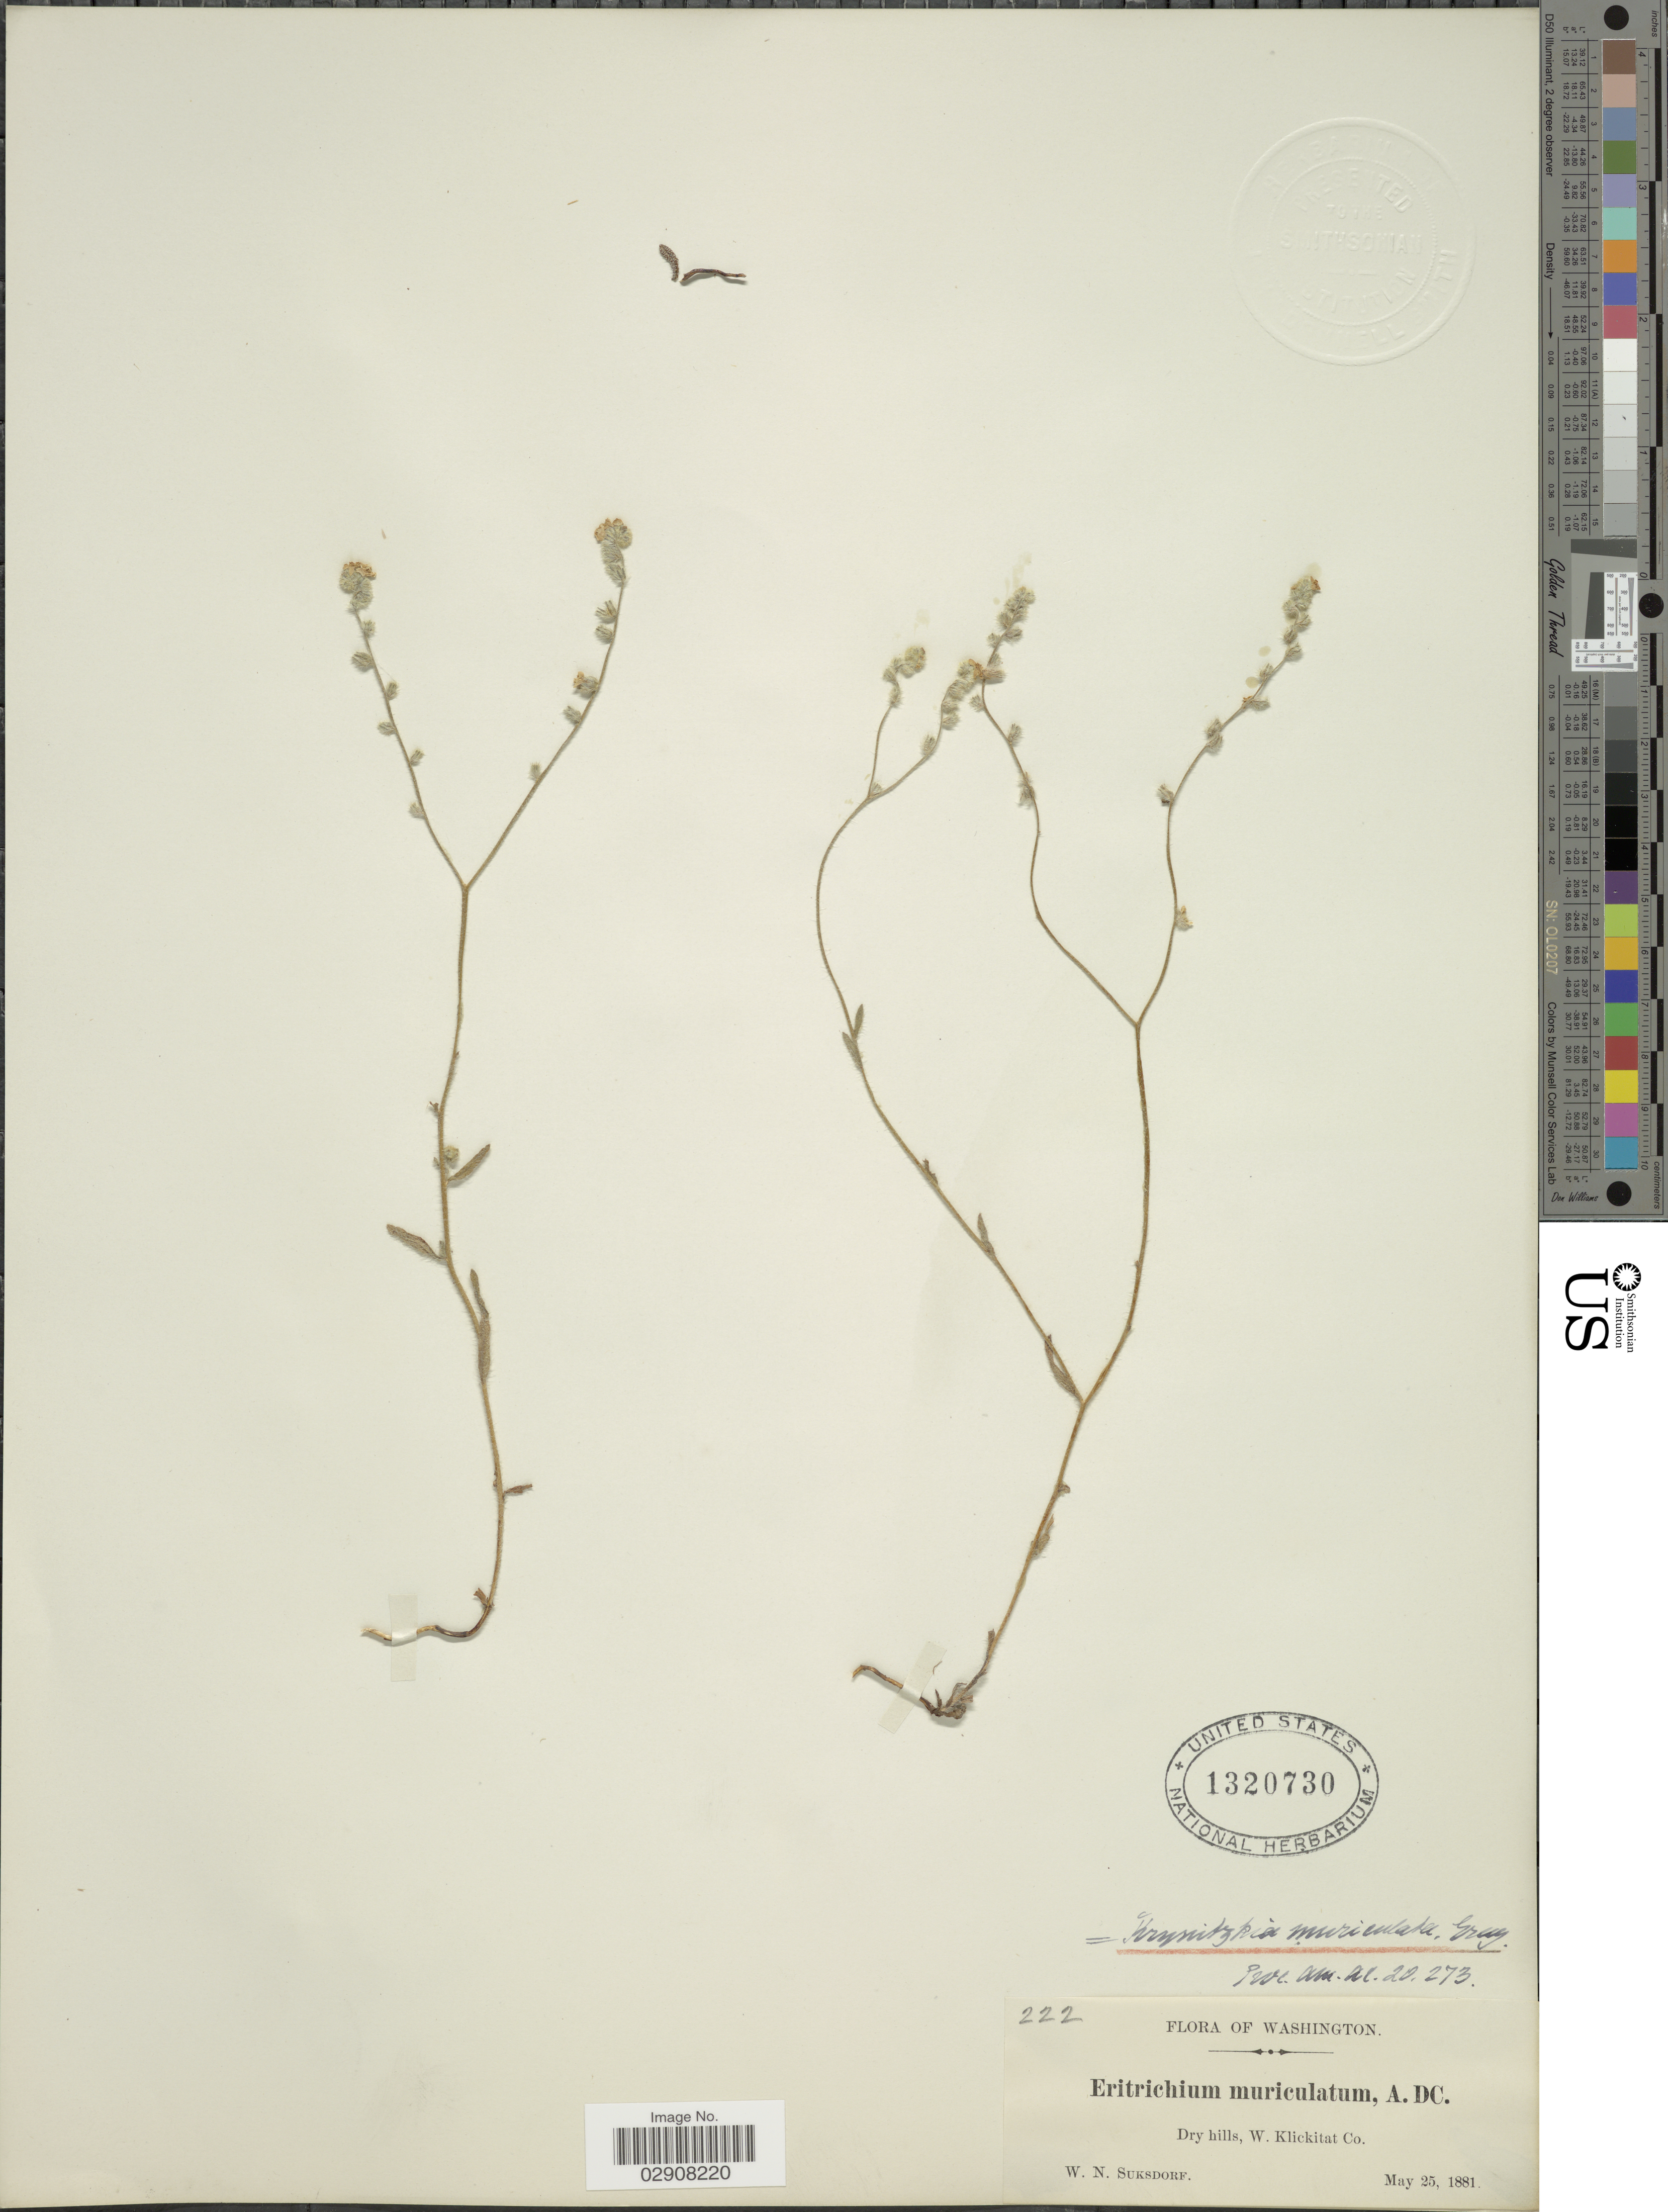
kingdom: Plantae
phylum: Tracheophyta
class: Magnoliopsida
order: Boraginales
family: Boraginaceae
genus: Cryptantha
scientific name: Cryptantha muricata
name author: (Hook. & Arn.) A. Nelson & J.F. Macbr.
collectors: W. N. Suksdorf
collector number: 222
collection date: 1881-05-25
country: United States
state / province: Washington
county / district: Klickitat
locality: Dry hills, W. Klickitat Co.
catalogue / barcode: US 1320730